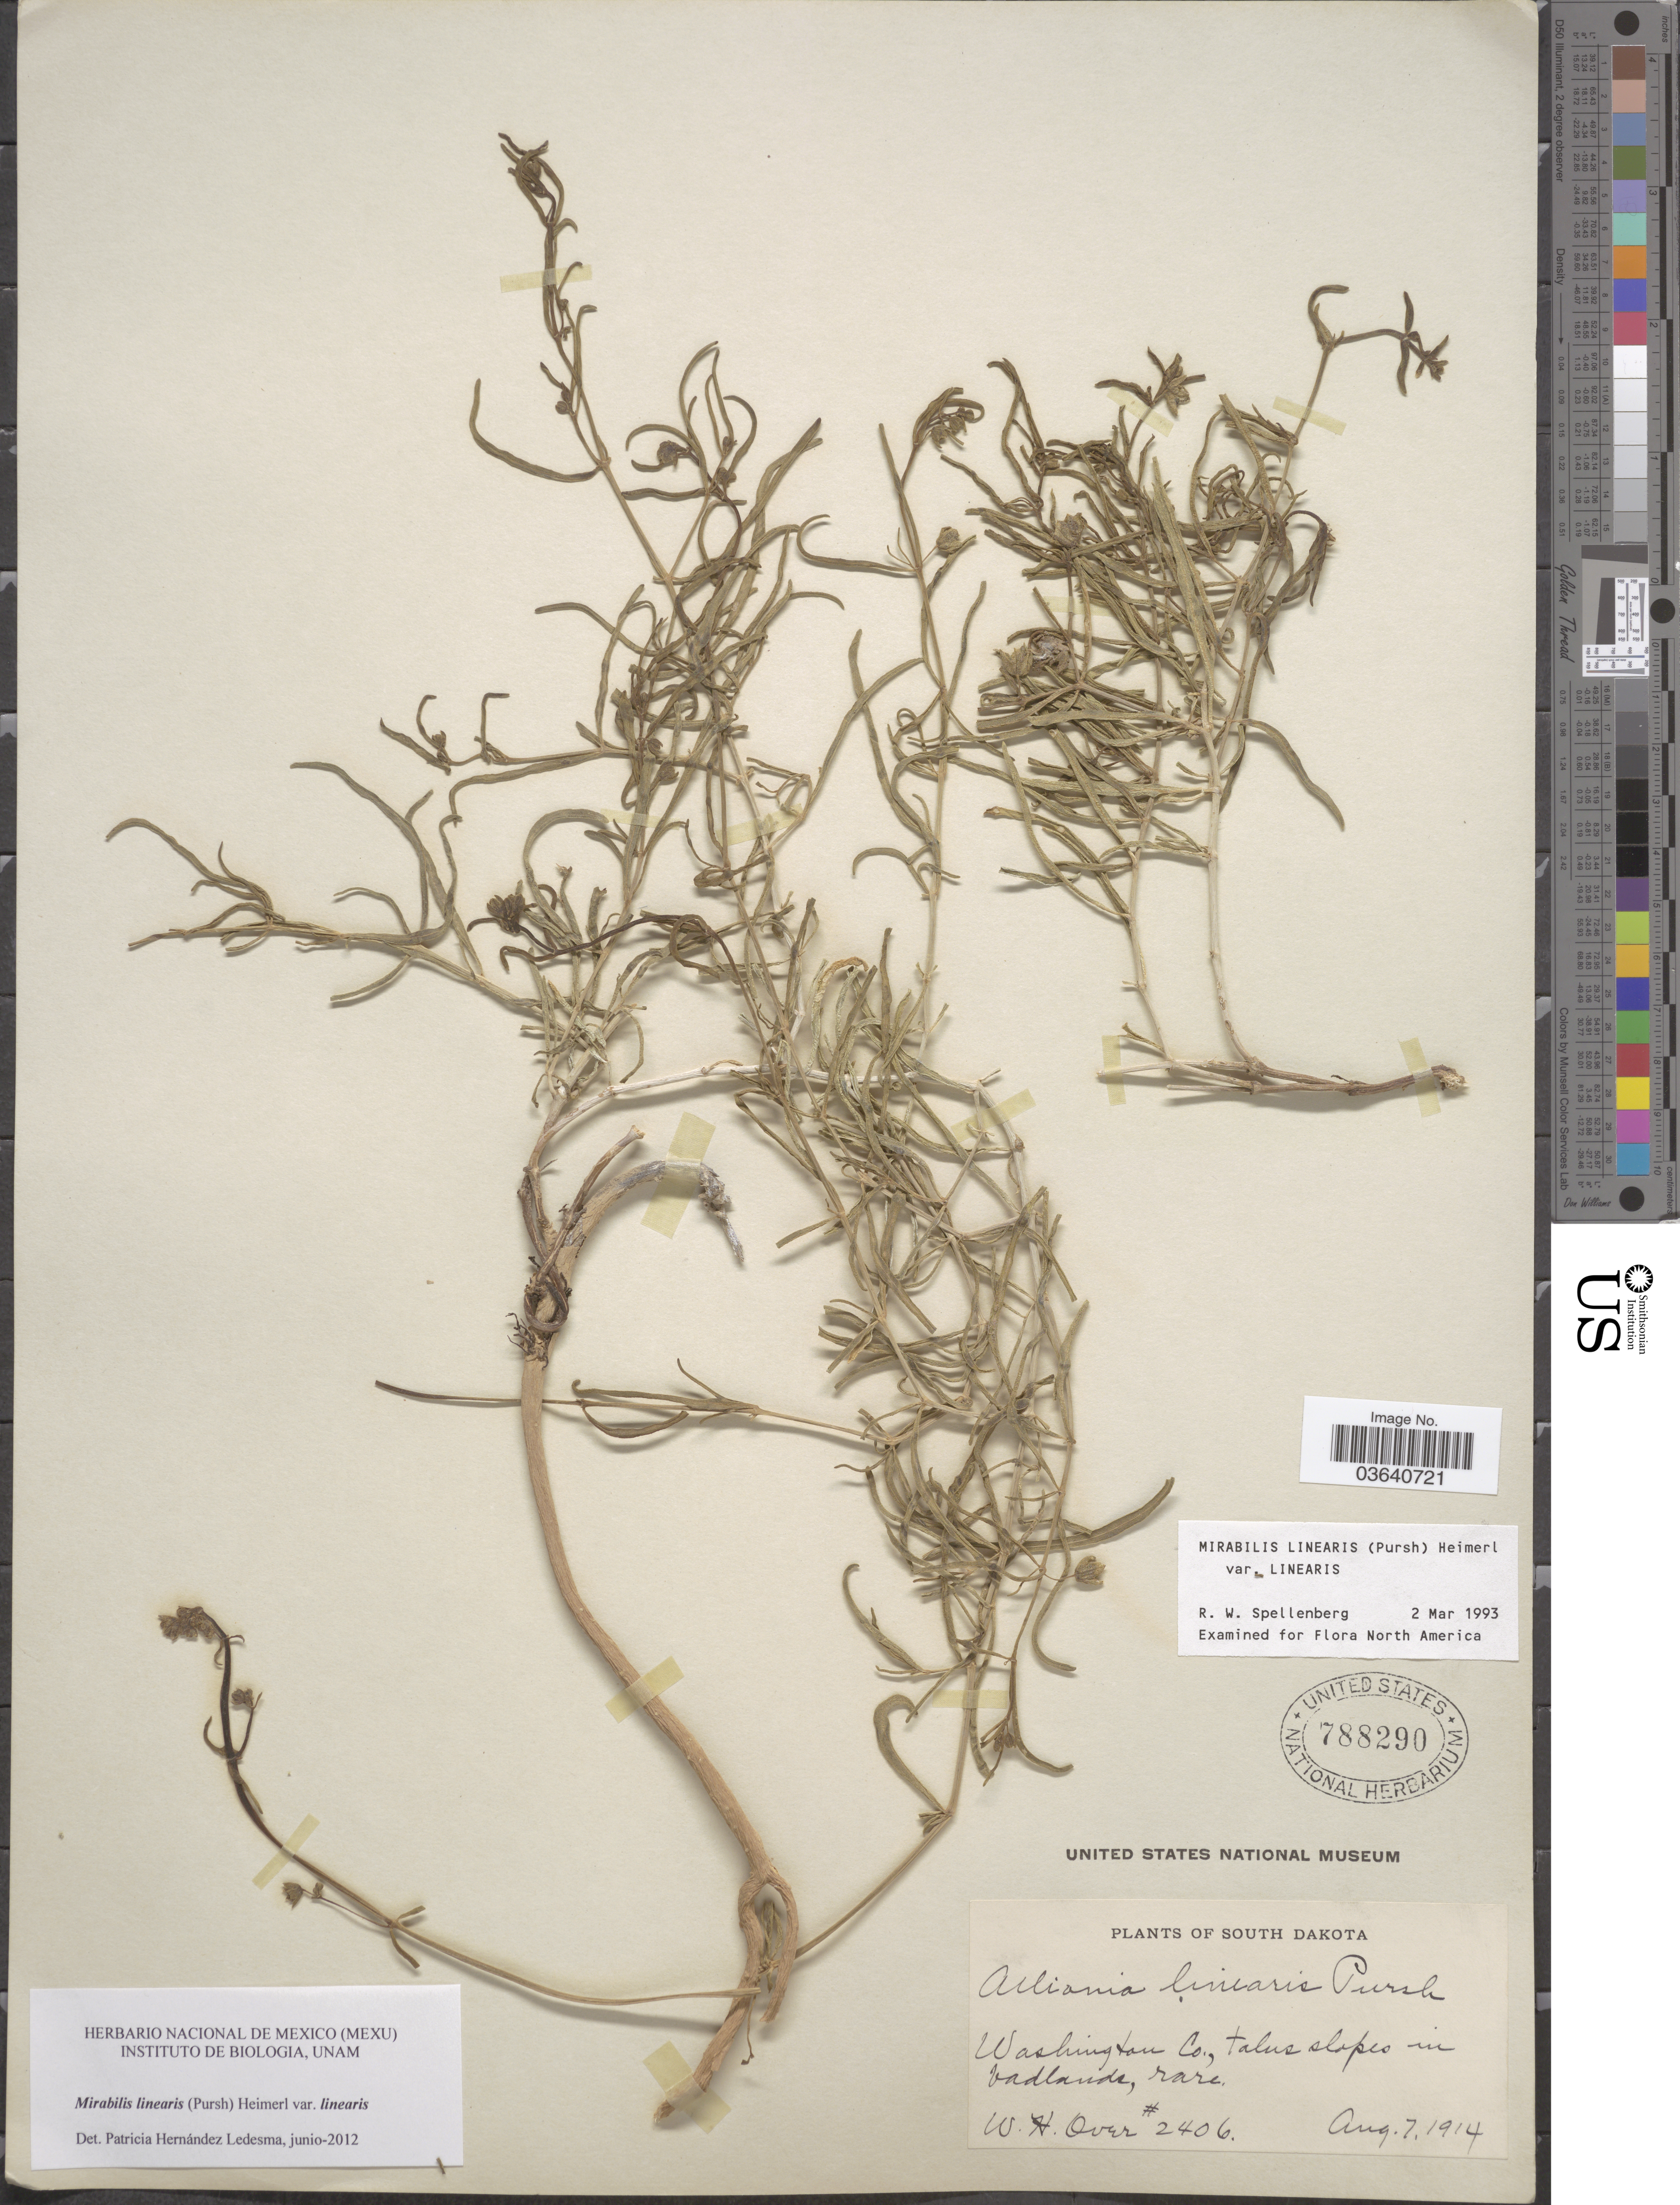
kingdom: Plantae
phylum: Tracheophyta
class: Magnoliopsida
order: Caryophyllales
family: Nyctaginaceae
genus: Mirabilis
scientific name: Mirabilis linearis var. linearis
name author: (Pursh) Heimerl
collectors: W. Over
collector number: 2406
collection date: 1914-08-07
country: United States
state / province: South Dakota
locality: Washington Co., talus slope in badlands, rare.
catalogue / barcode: US 788290